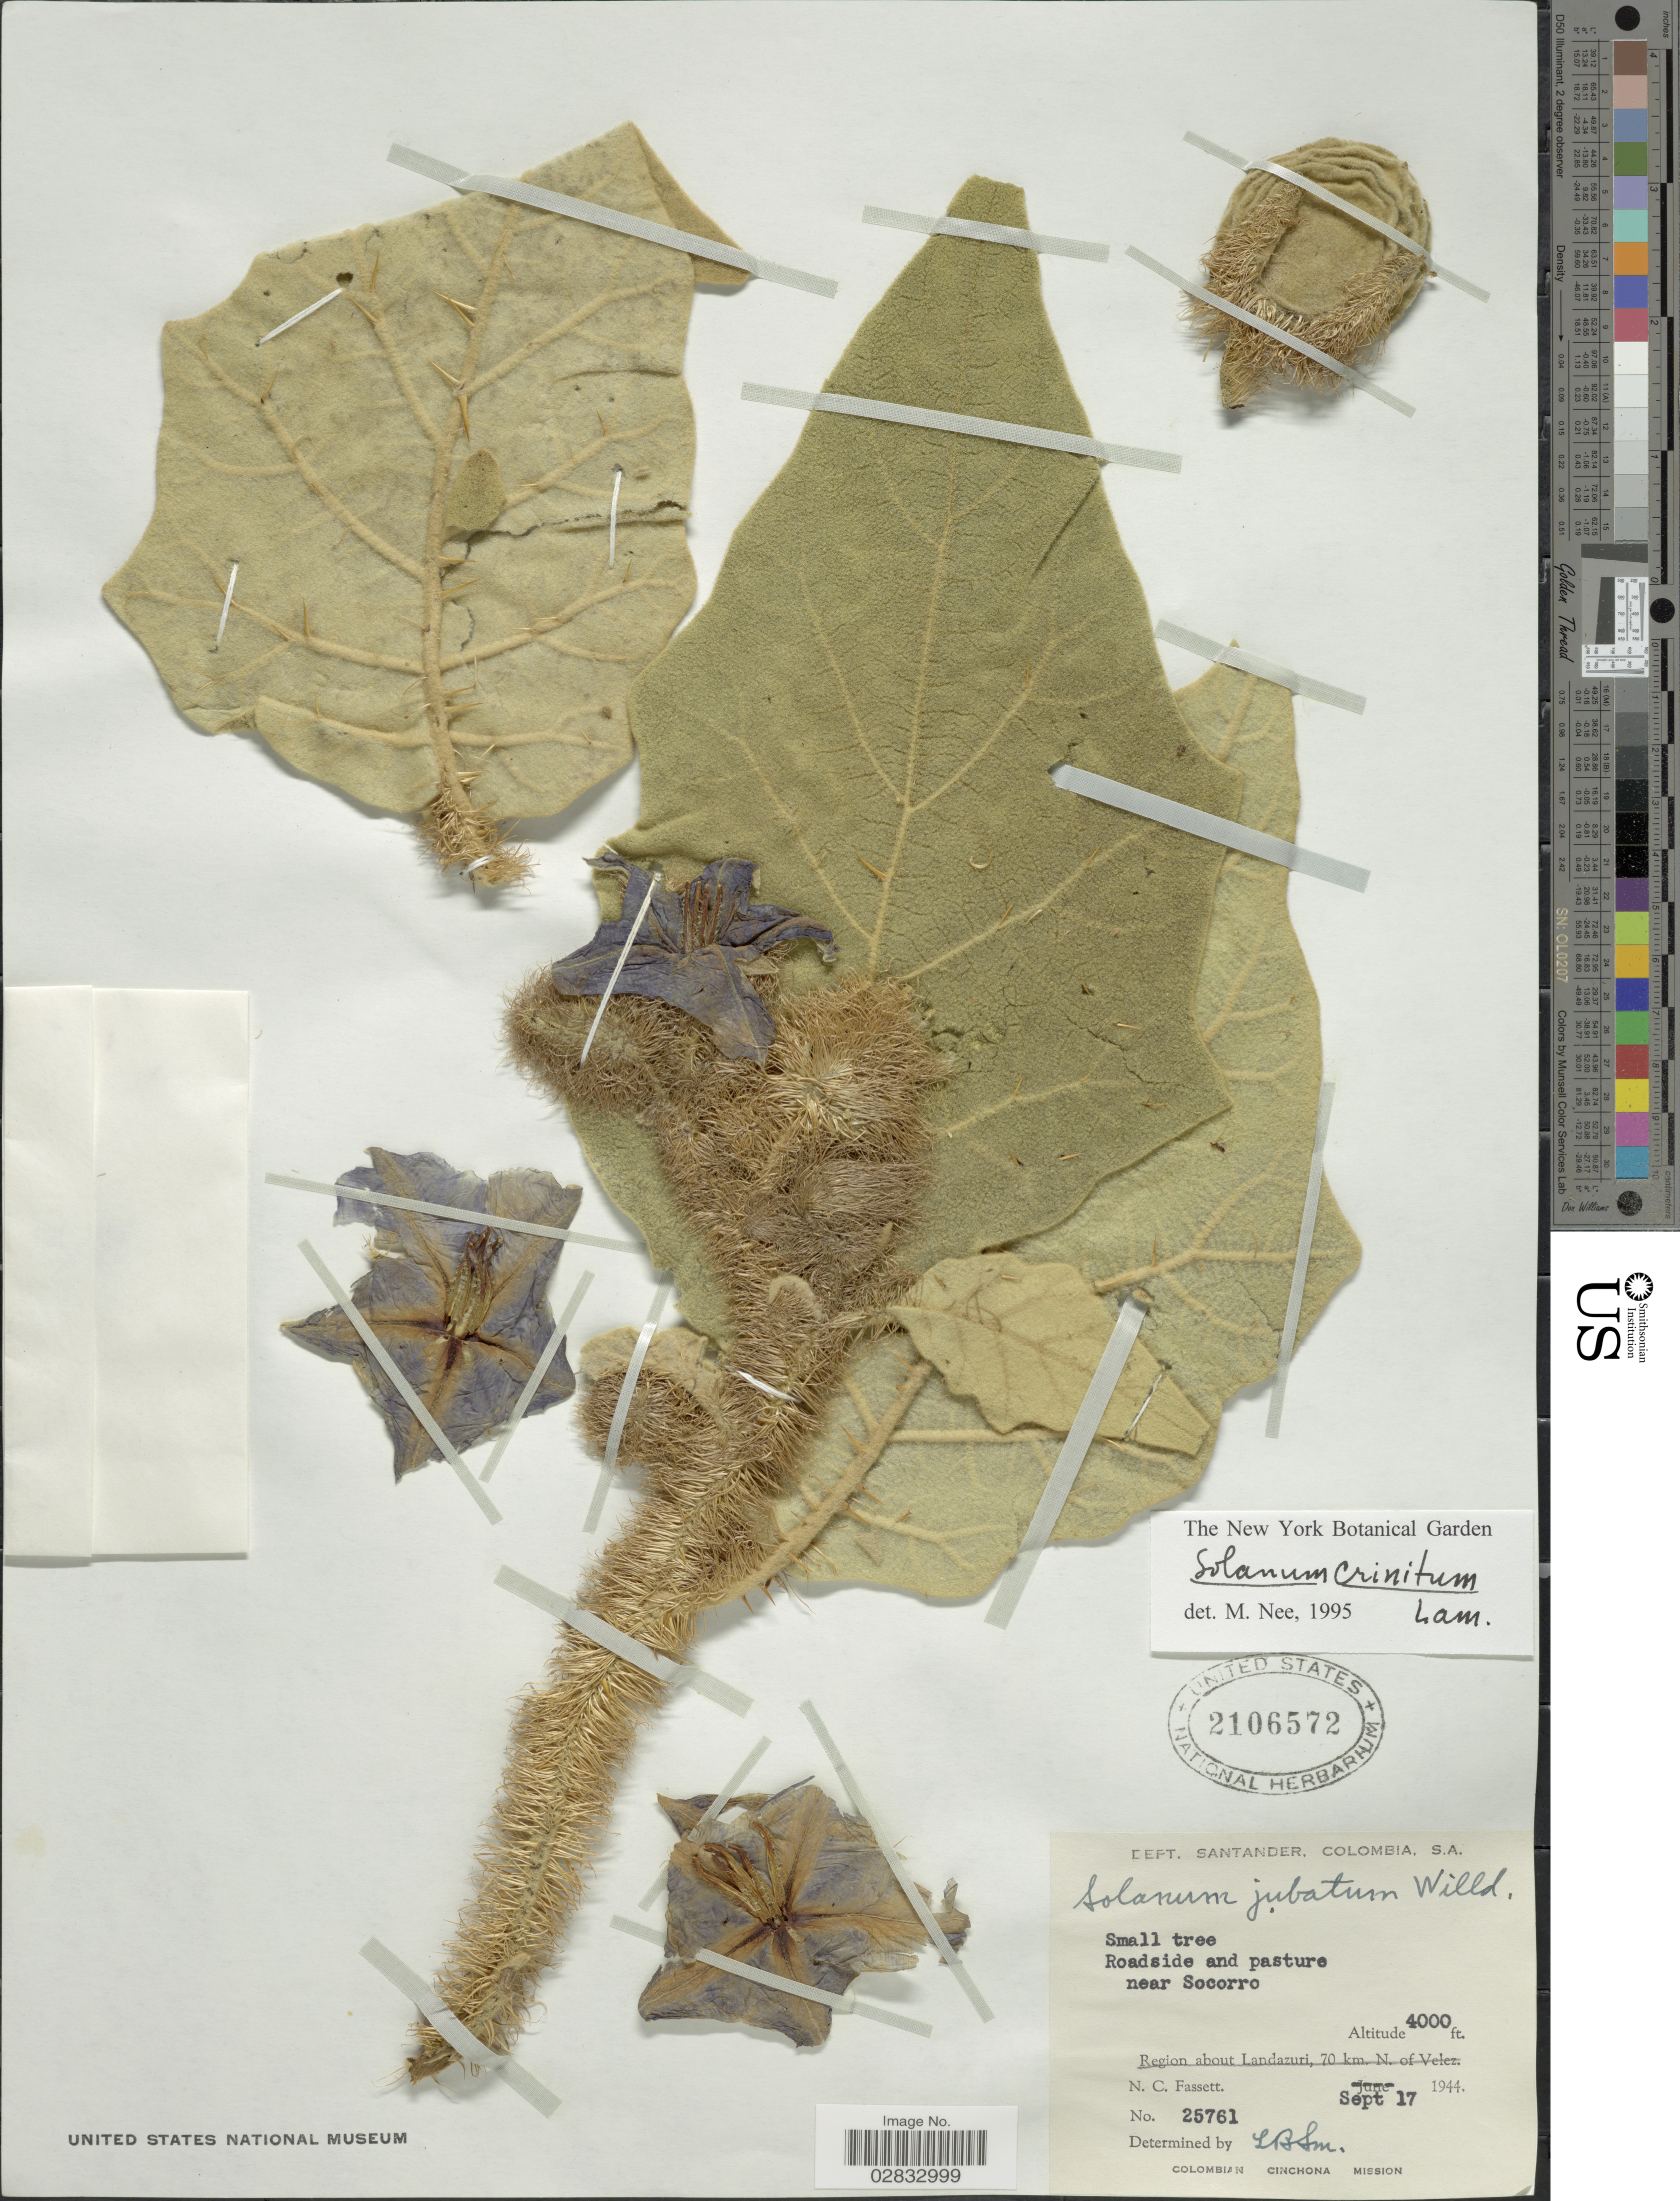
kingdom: Plantae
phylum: Tracheophyta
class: Magnoliopsida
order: Solanales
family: Solanaceae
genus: Solanum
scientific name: Solanum crinitum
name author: Lam.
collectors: N. C. Fassett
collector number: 25761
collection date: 1944-09-17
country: Colombia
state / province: Santander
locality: Roadside and pasture near Socorro.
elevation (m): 1219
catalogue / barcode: US 2106572